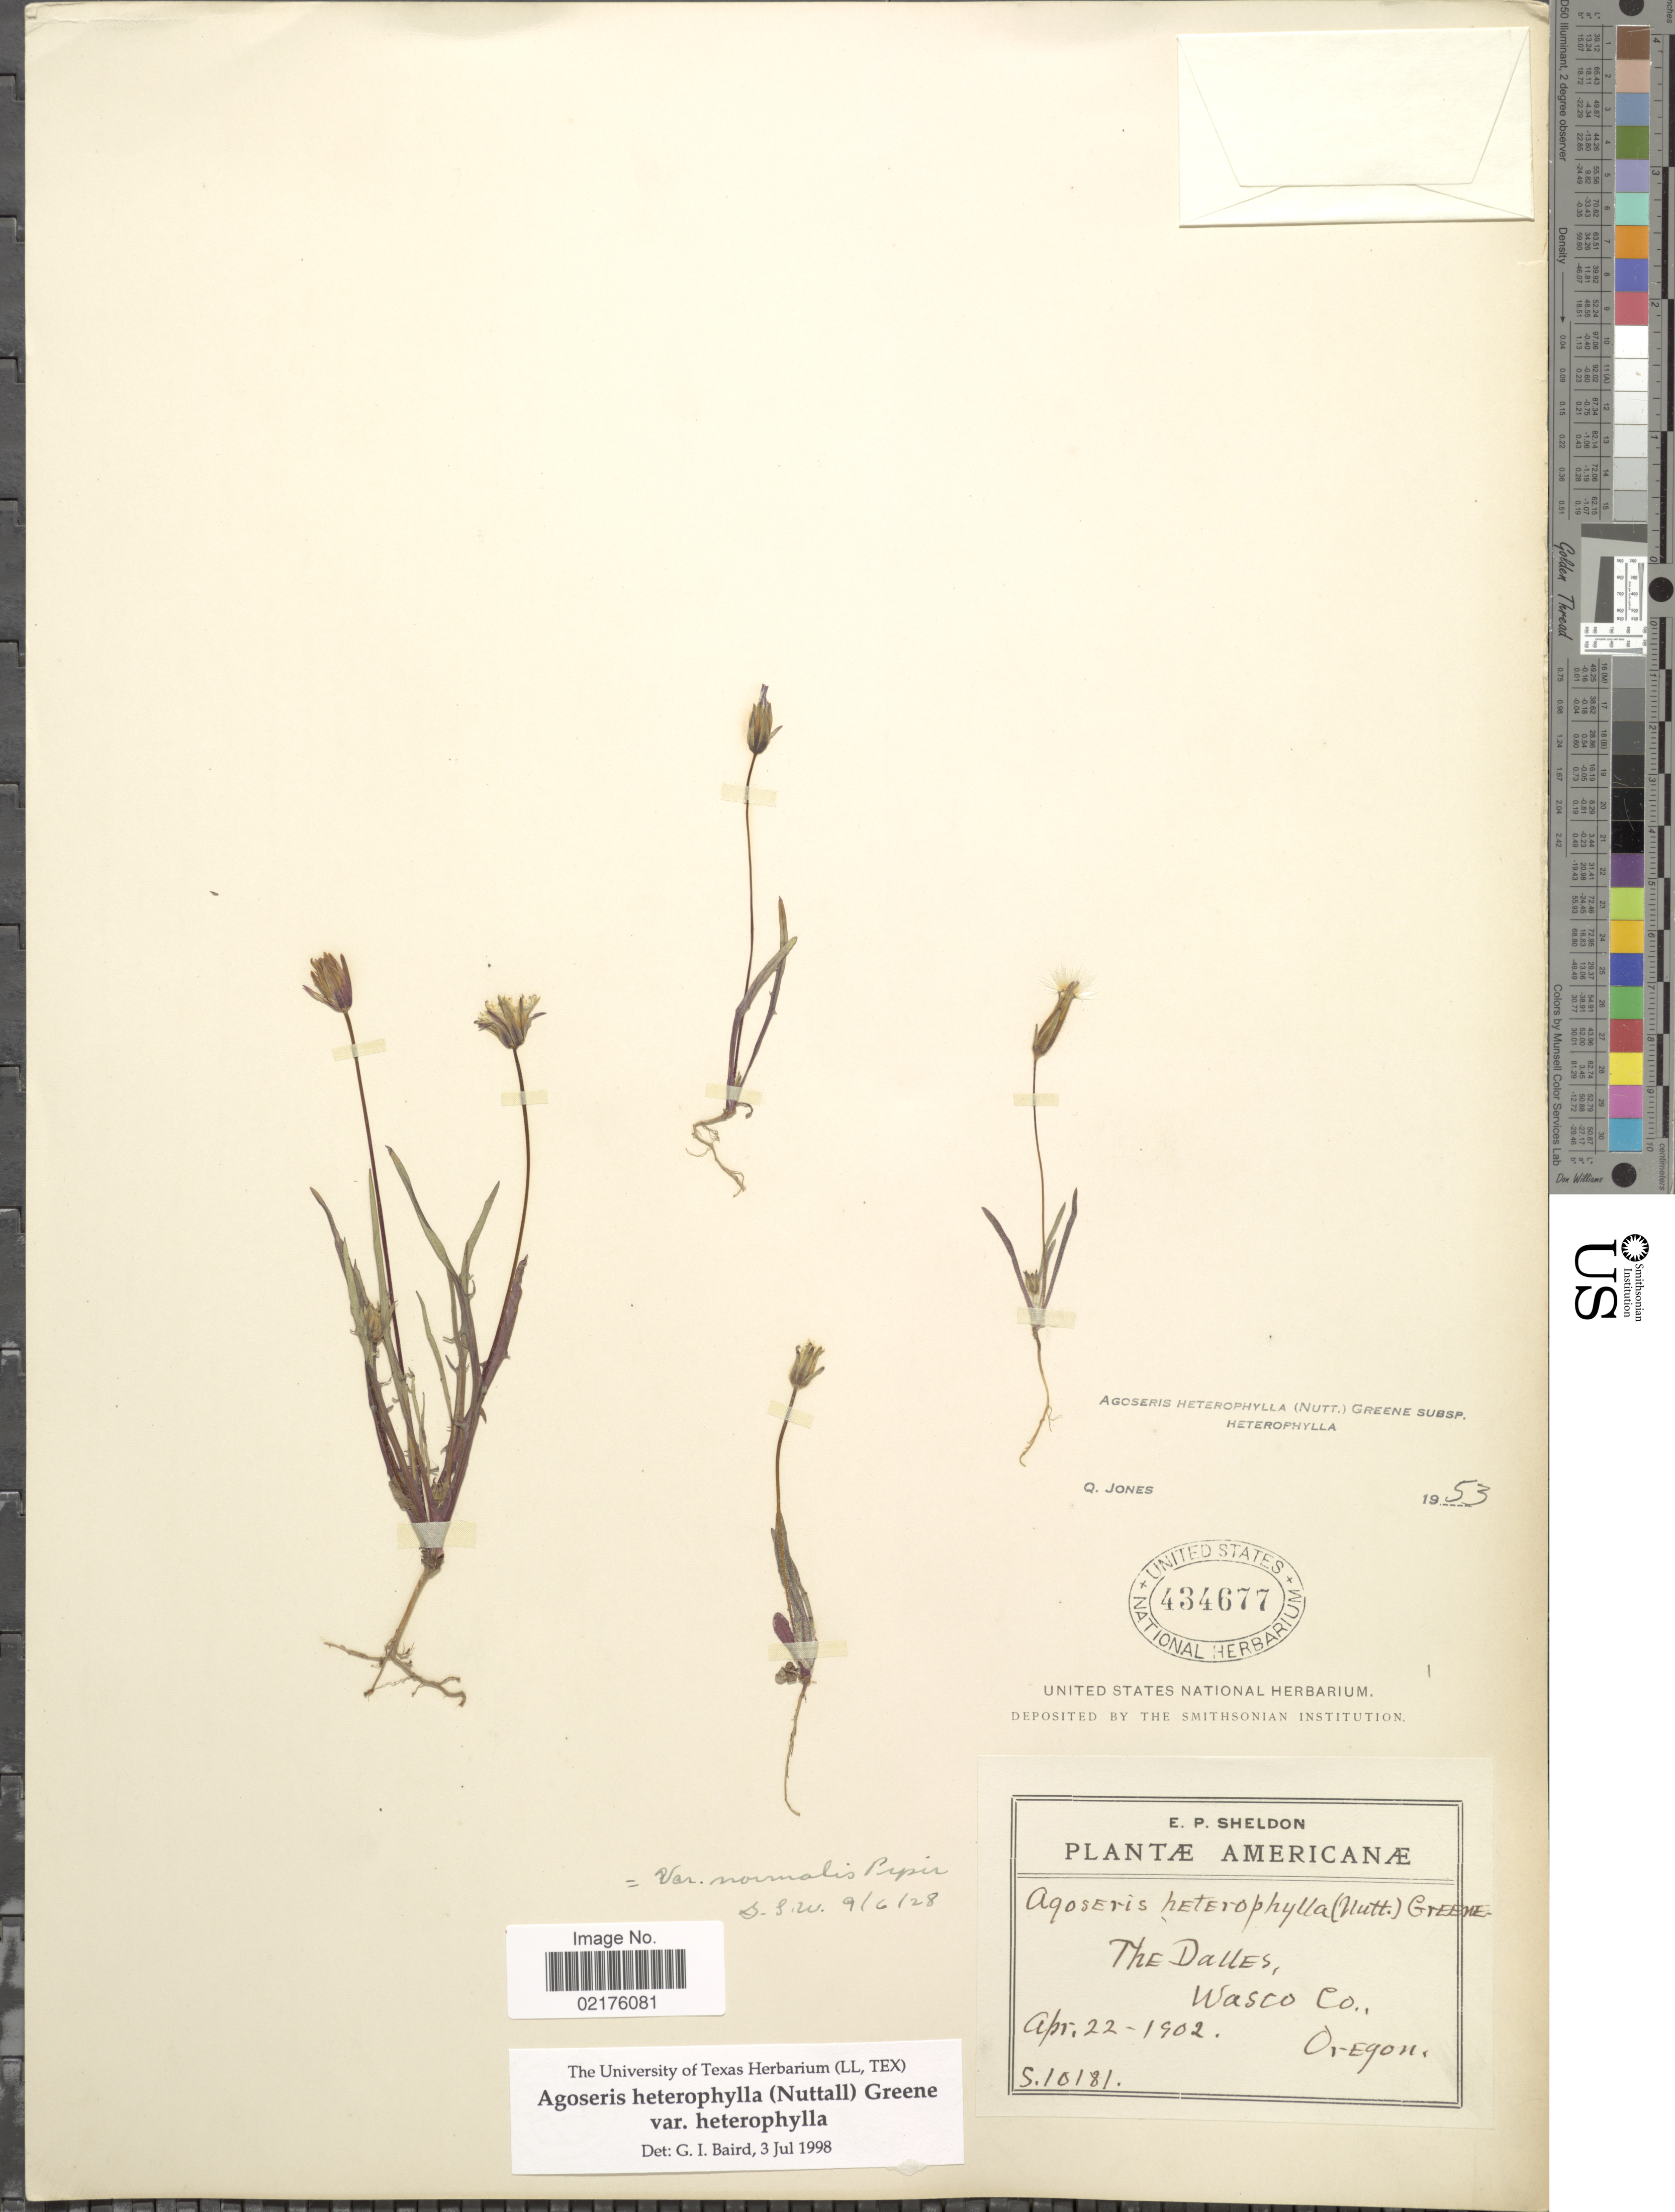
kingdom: Plantae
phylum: Tracheophyta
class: Magnoliopsida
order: Asterales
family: Asteraceae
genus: Agoseris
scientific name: Agoseris heterophylla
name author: (Nutt.) Greene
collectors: E. P. Sheldon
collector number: S.10181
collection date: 1902-04-22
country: United States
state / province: Oregon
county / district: Wasco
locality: The Dalles, Wasco Co.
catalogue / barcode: US 434677